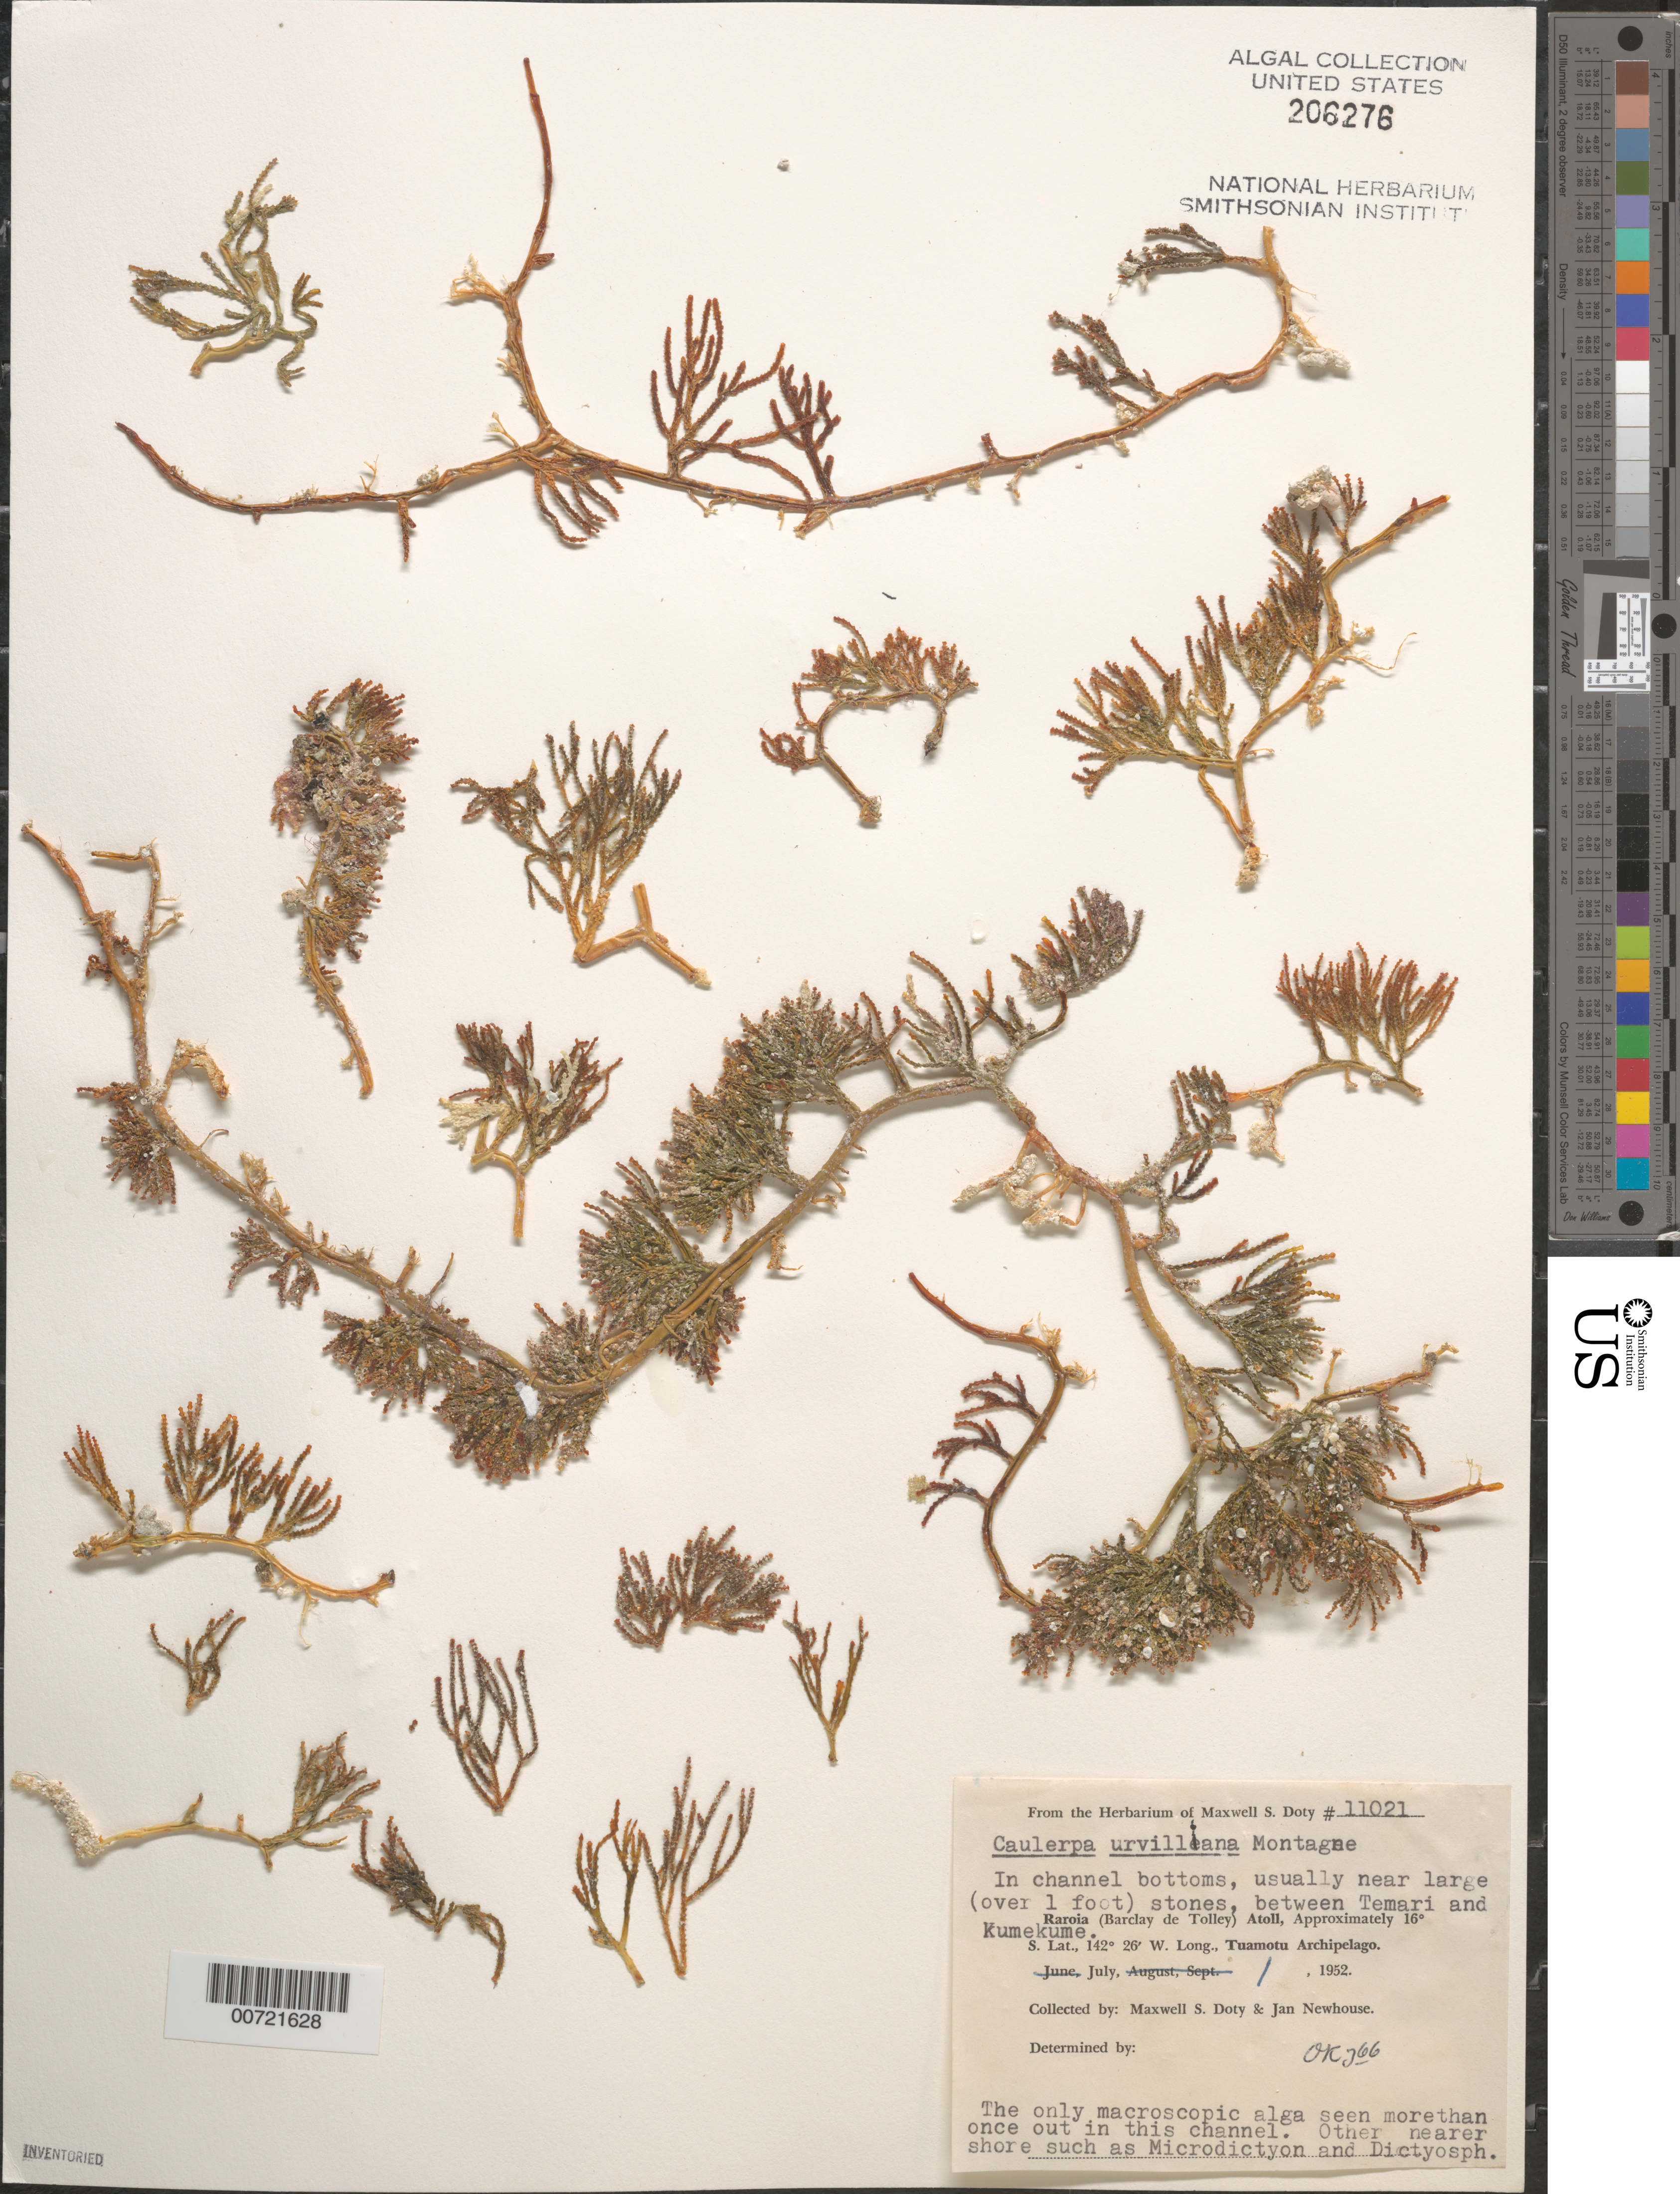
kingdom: Plantae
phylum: Chlorophyta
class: Ulvophyceae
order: Bryopsidales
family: Caulerpaceae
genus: Caulerpa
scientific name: Caulerpa urvilleana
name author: Mont.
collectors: M. S. Doty & W. J. Newhouse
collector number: MSD 11021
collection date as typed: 01 Jul 1952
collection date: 1952-07-01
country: French Polynesia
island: Raroia Atoll (Barclay de Tolley Atoll)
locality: Between Temari and Kumekume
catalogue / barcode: US 206276